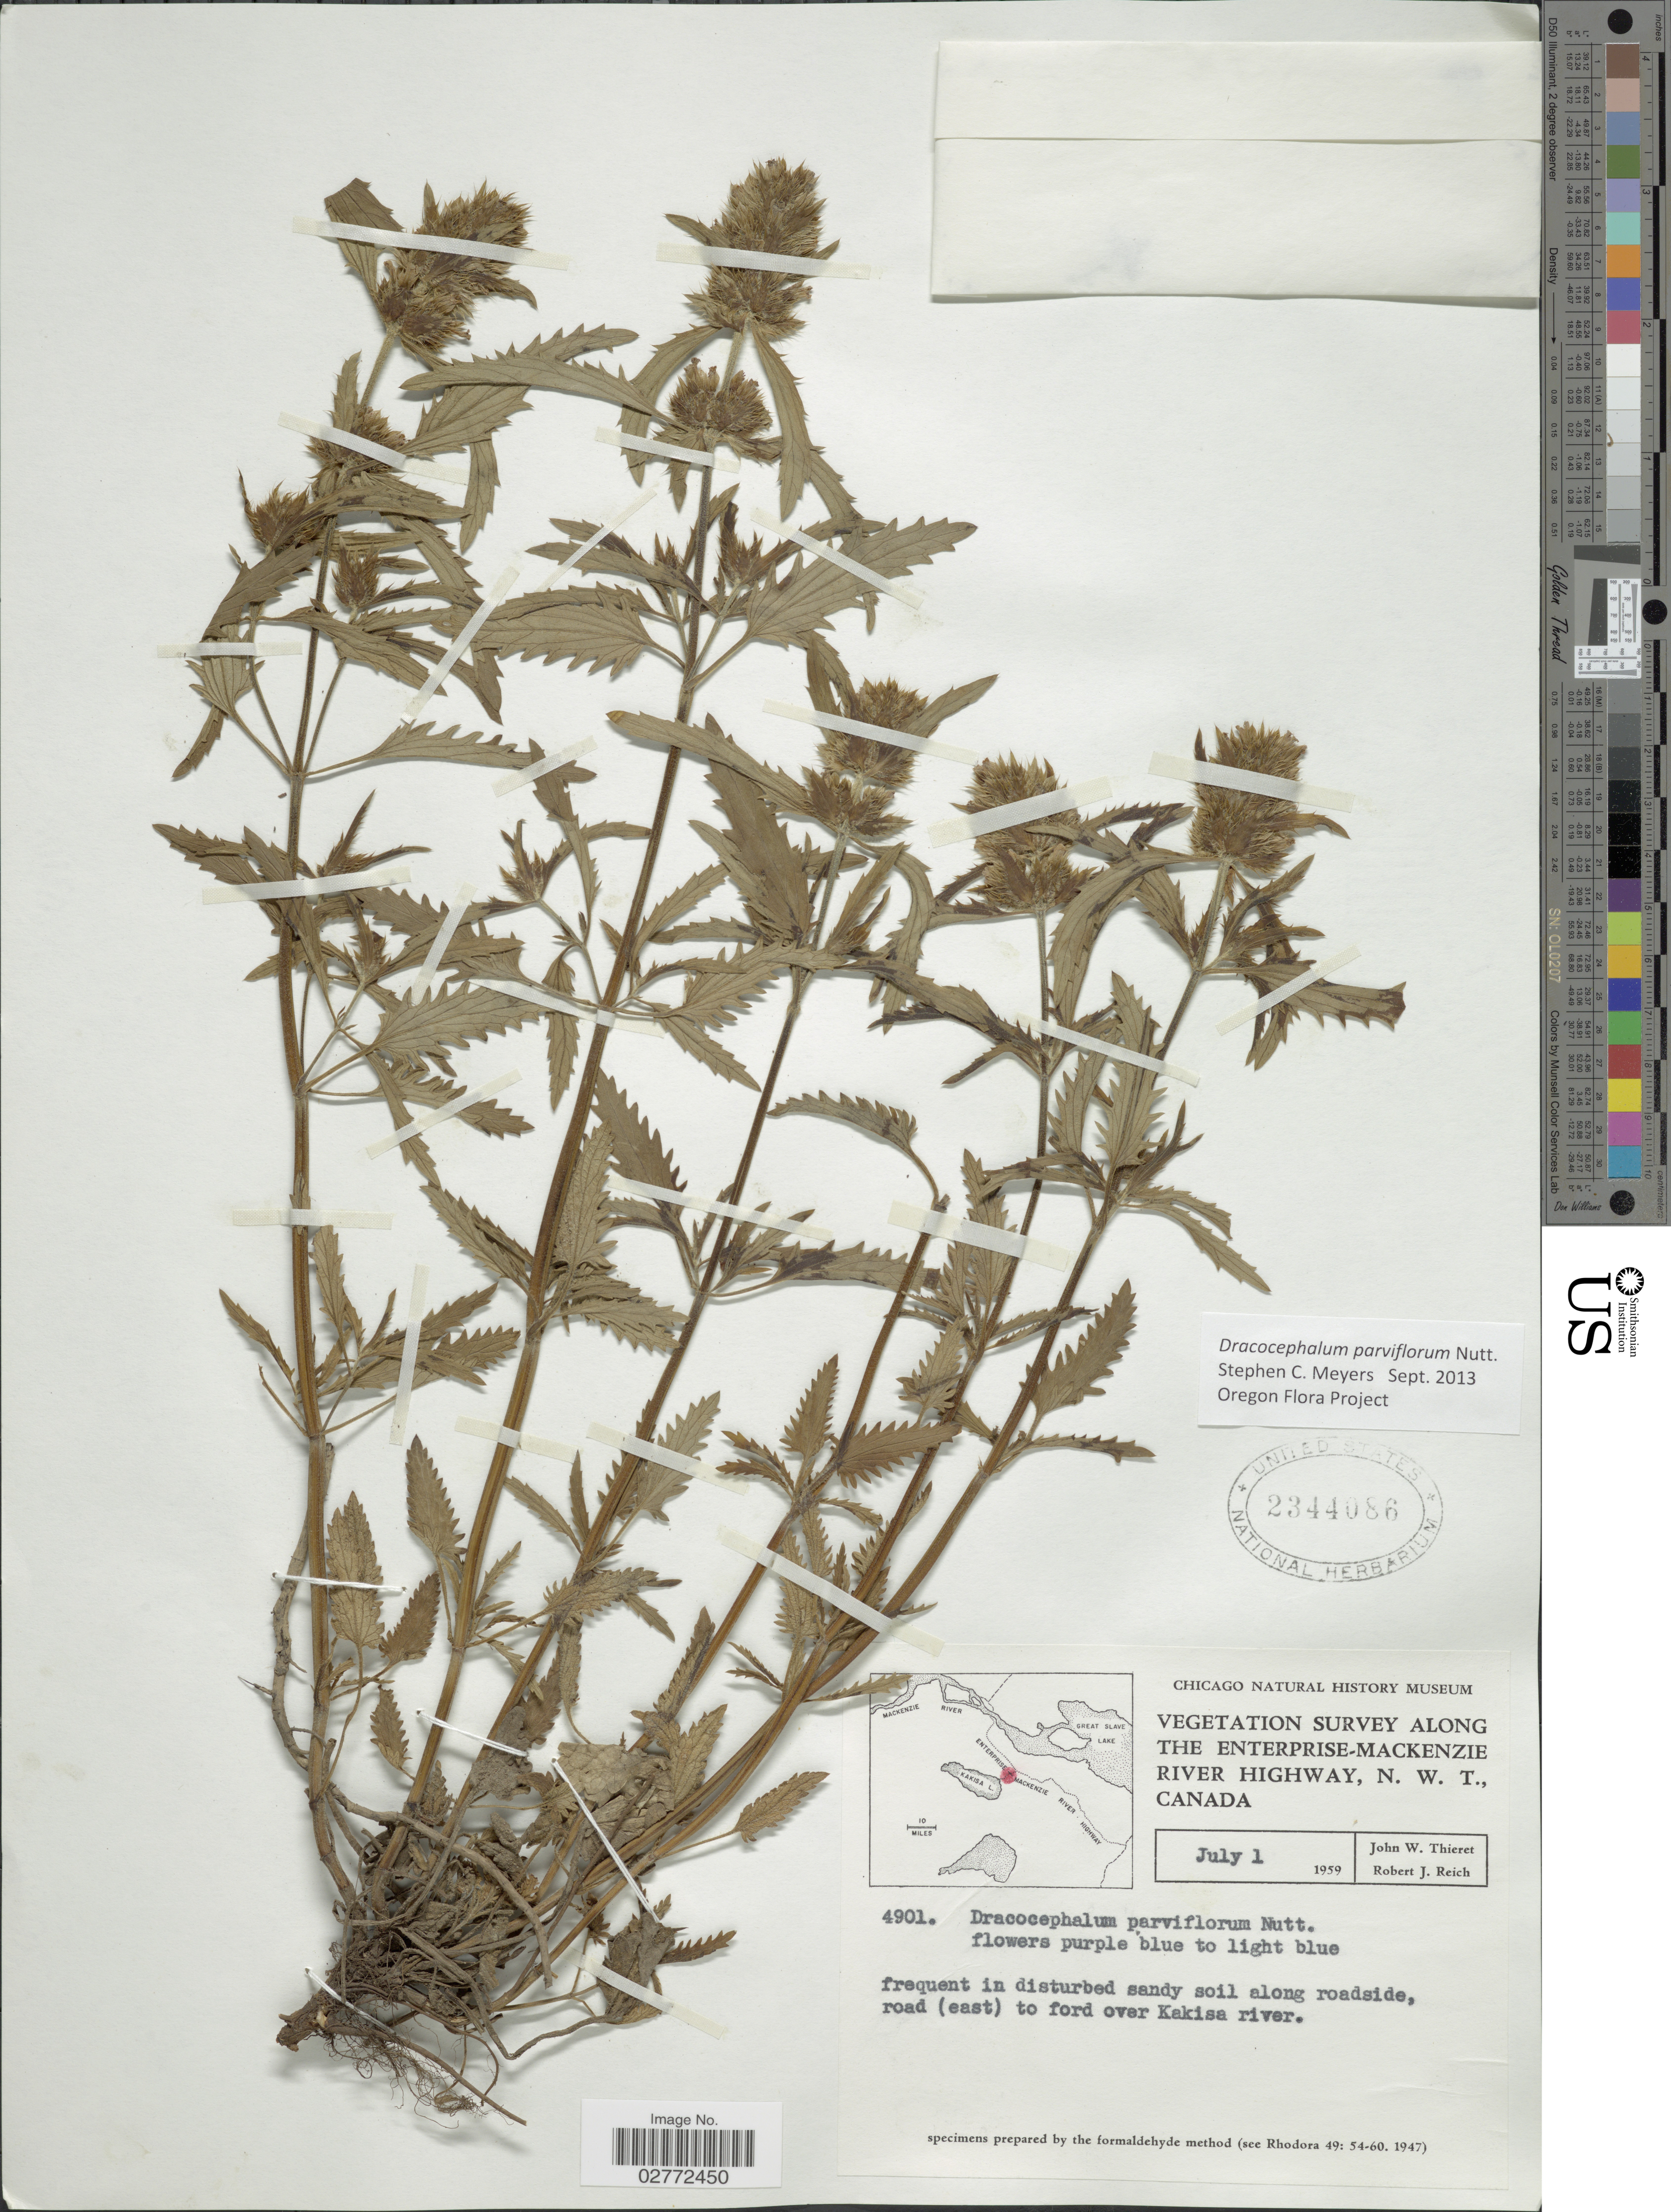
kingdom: Plantae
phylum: Tracheophyta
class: Magnoliopsida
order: Lamiales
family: Lamiaceae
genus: Dracocephalum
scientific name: Dracocephalum parviflorum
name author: Nutt.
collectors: J. W. Thieret & R. Reich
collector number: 4901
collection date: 1959-07-01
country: Canada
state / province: Northwest Territories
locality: Along the Enterprise-Mackenzie River Highway, N.W.T. Road (east) to ford over Kakisa river.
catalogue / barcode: US 2344086